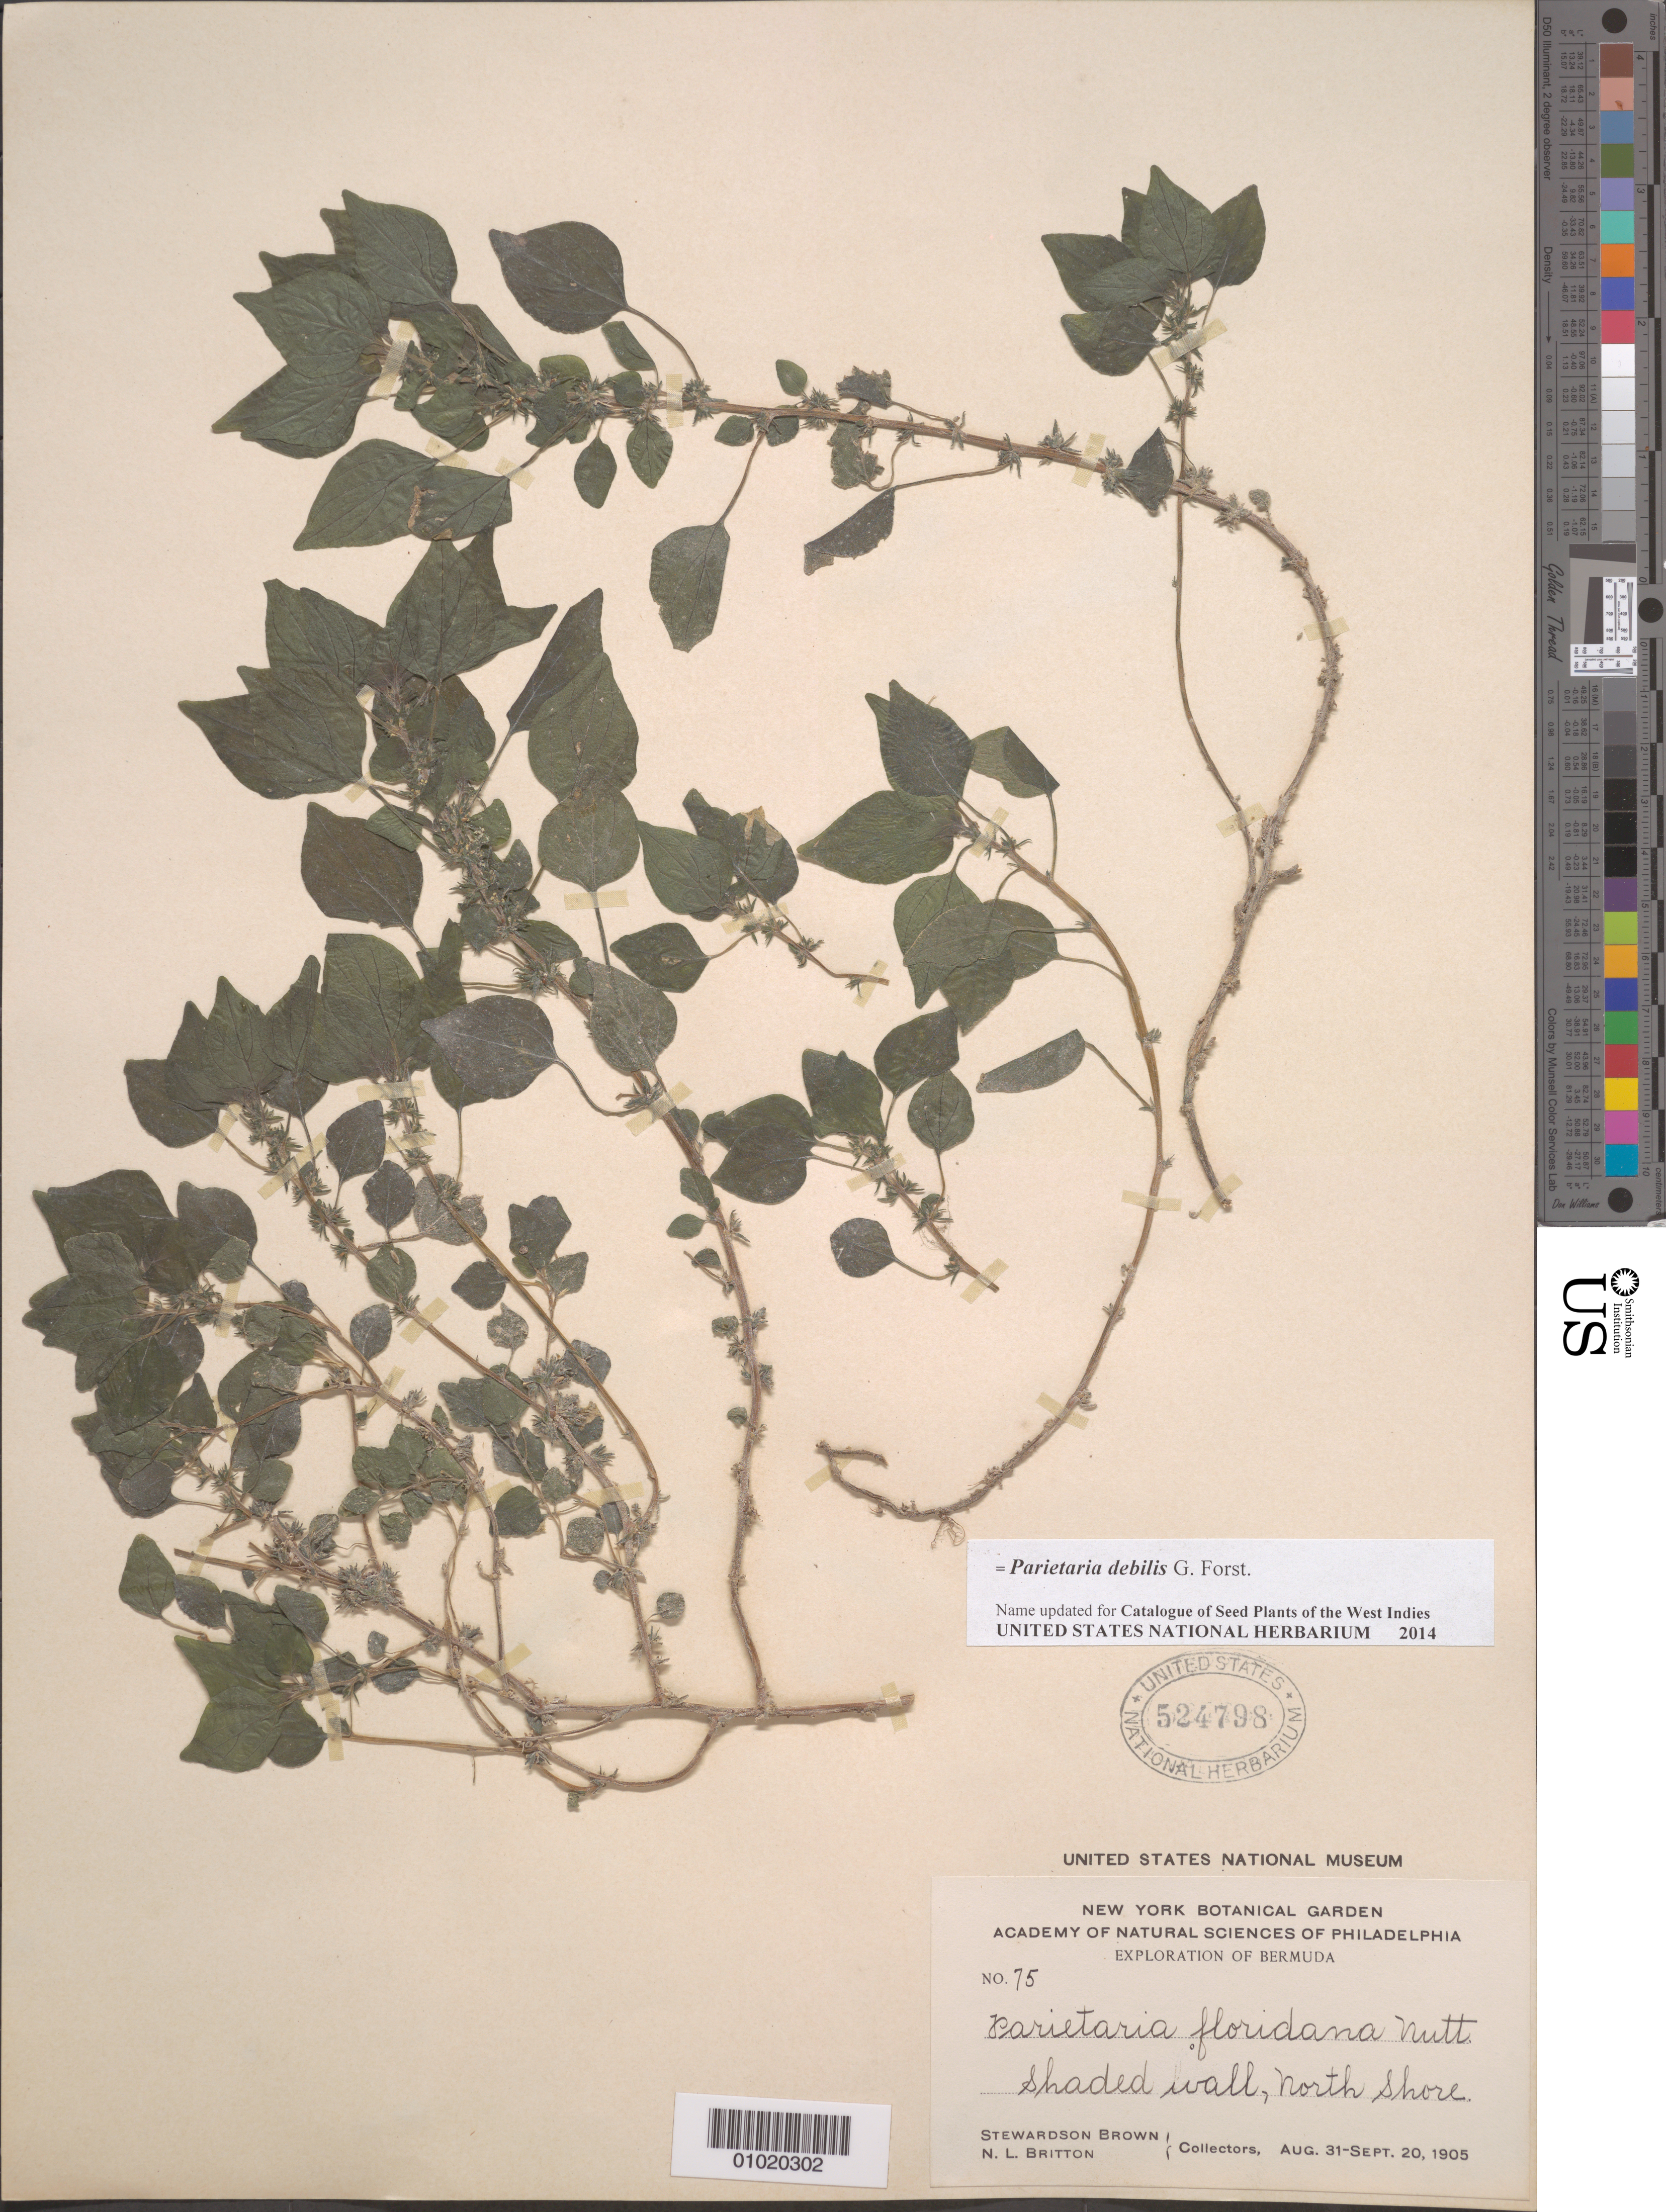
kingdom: Plantae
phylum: Tracheophyta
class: Magnoliopsida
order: Rosales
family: Urticaceae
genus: Parietaria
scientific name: Parietaria debilis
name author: G. Forst.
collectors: S. Brown & N. Britton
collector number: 75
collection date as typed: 31 Aug 1905 to 20 Sep 1905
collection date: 1905-08-31/1905-09-20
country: Bermuda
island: Bermuda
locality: Shaded wall, North Shore.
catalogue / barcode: US 524798